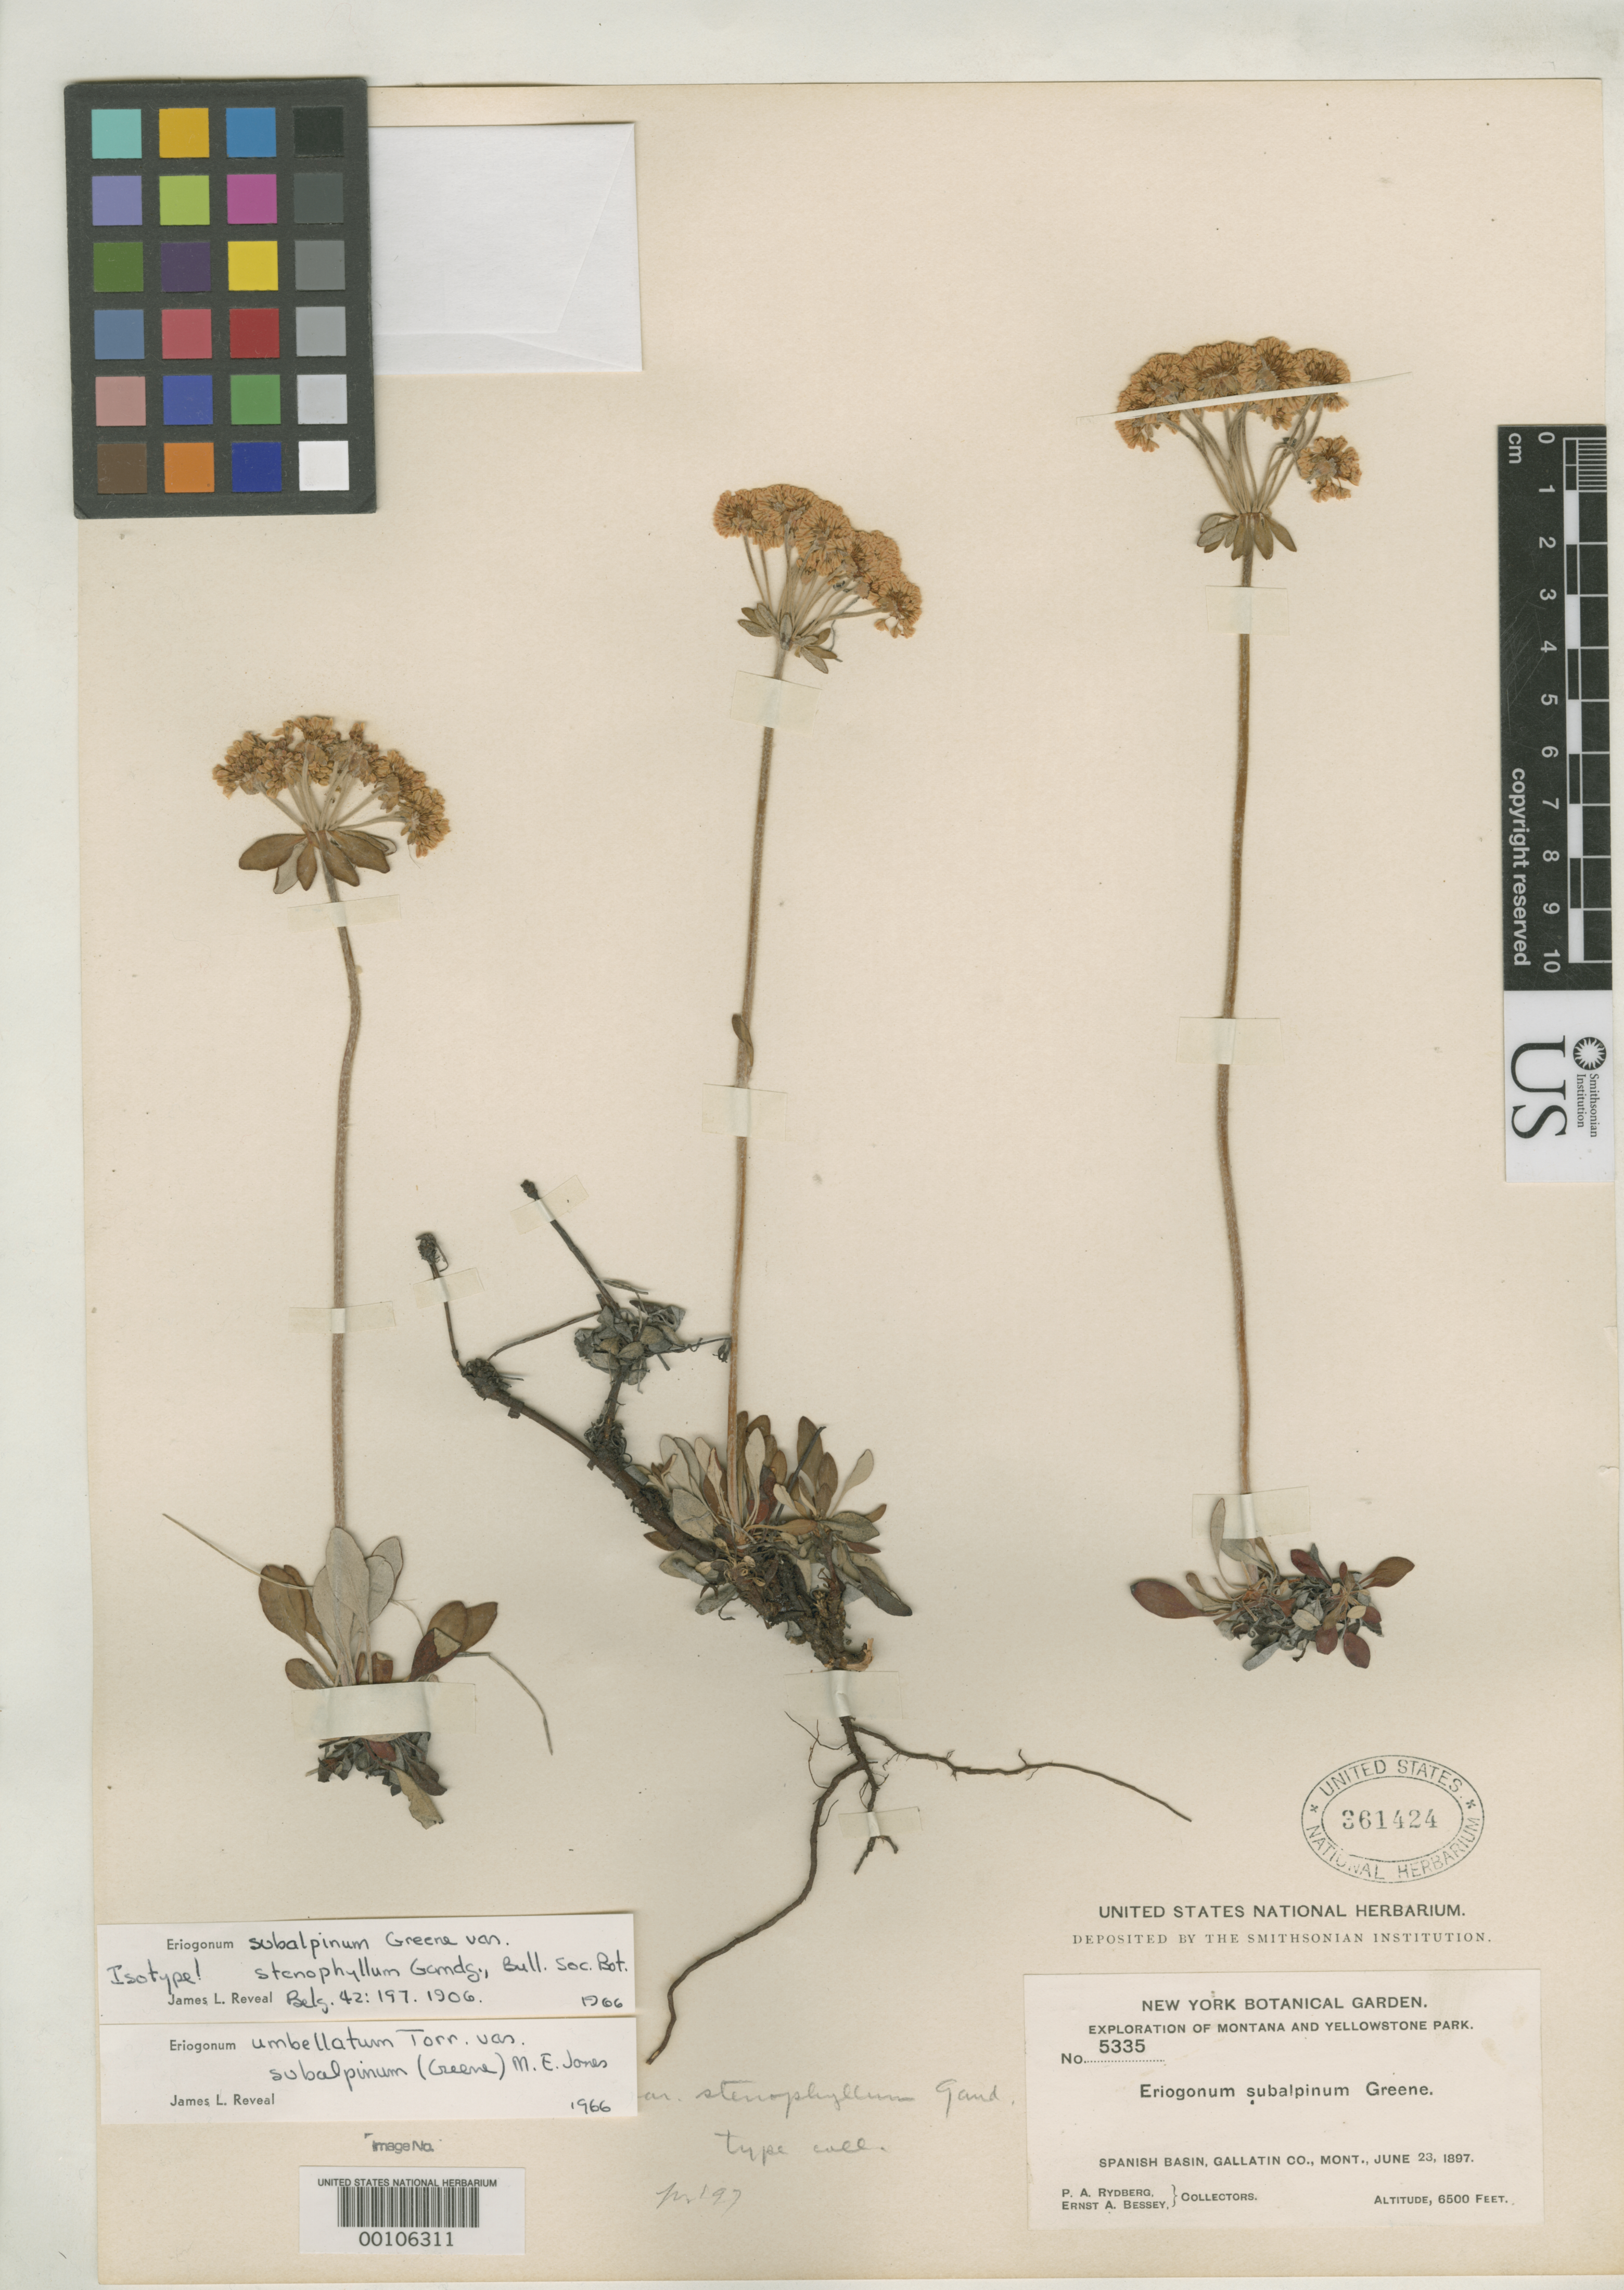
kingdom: Plantae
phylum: Tracheophyta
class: Magnoliopsida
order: Caryophyllales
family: Polygonaceae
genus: Eriogonum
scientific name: Eriogonum subalpinum var. stenophyllum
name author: Gand.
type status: Isotype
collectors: P. A. Rydberg & E. Bessey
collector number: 5335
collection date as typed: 23 Jun 1897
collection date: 1897-06-23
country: United States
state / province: Montana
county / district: Gallatin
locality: Spanish Basin.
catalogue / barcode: US 361424